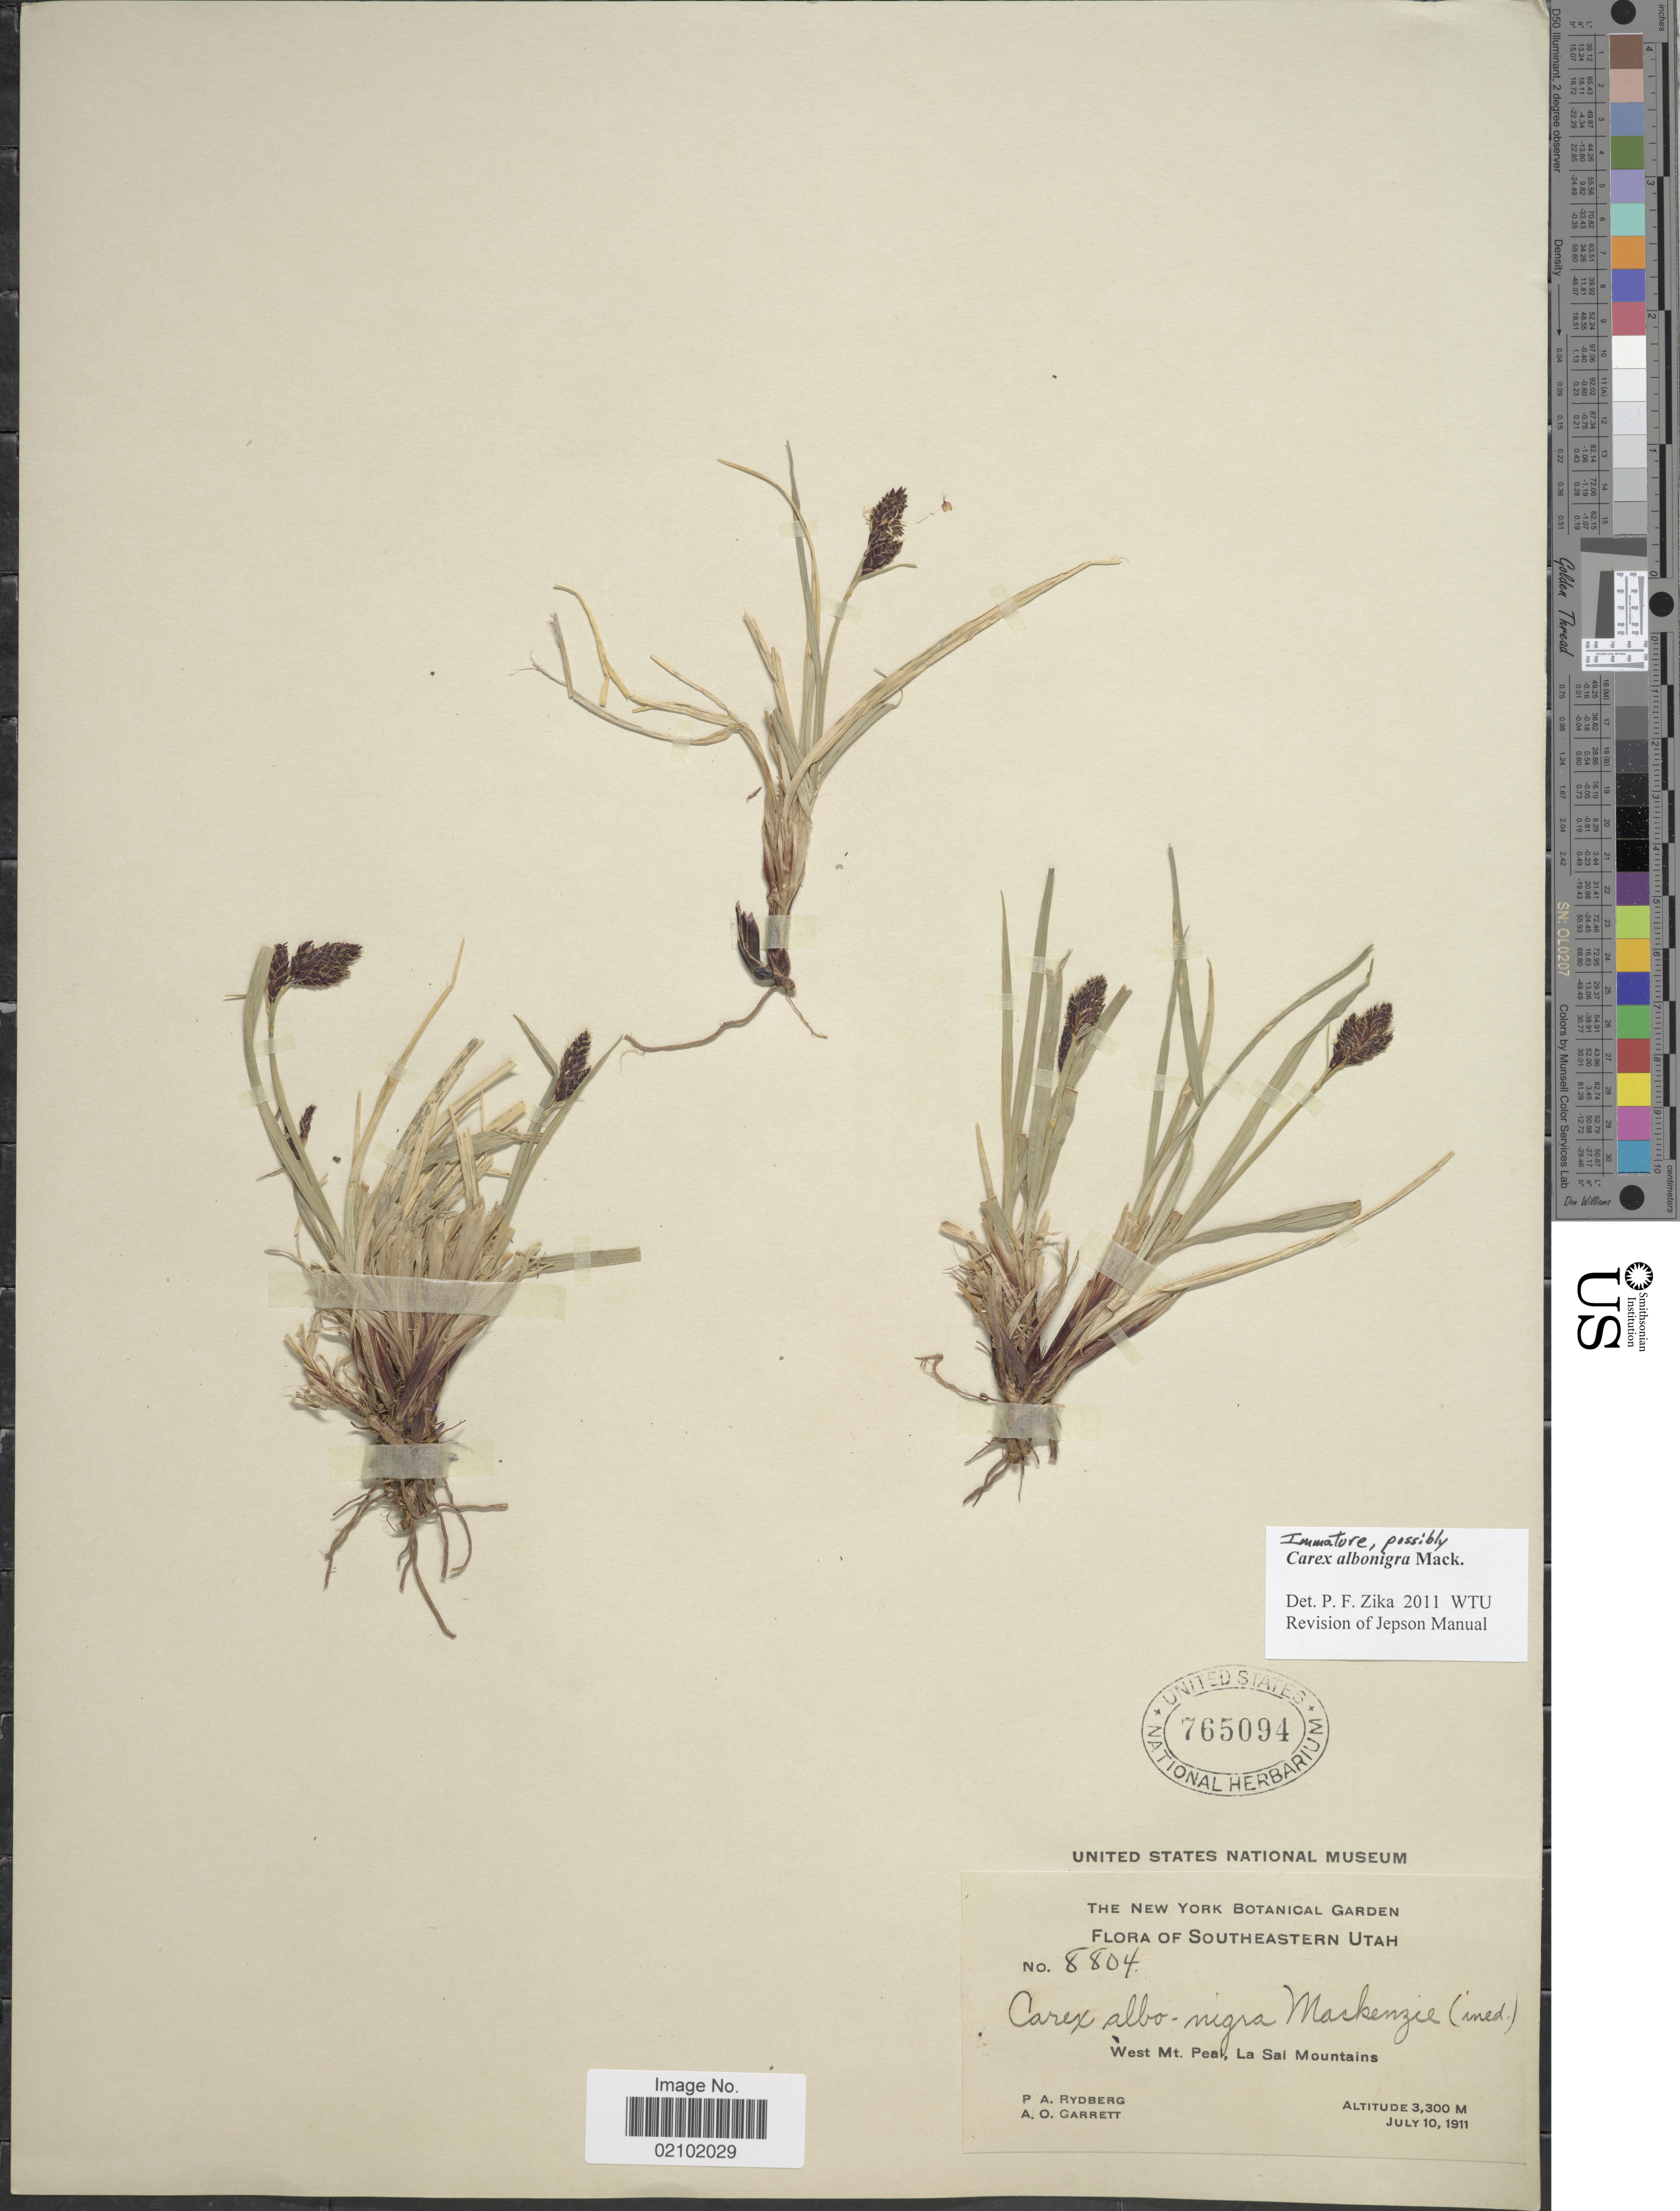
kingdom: Plantae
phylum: Tracheophyta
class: Liliopsida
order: Poales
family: Cyperaceae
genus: Carex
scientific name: Carex albonigra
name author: Mack.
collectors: P. A. Rydberg & A. O. Garrett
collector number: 8804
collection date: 1911-07-10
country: United States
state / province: Utah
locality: Southwestern Utah. West Mt. Peal, La Sal Mountains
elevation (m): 3300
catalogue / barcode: US 765094